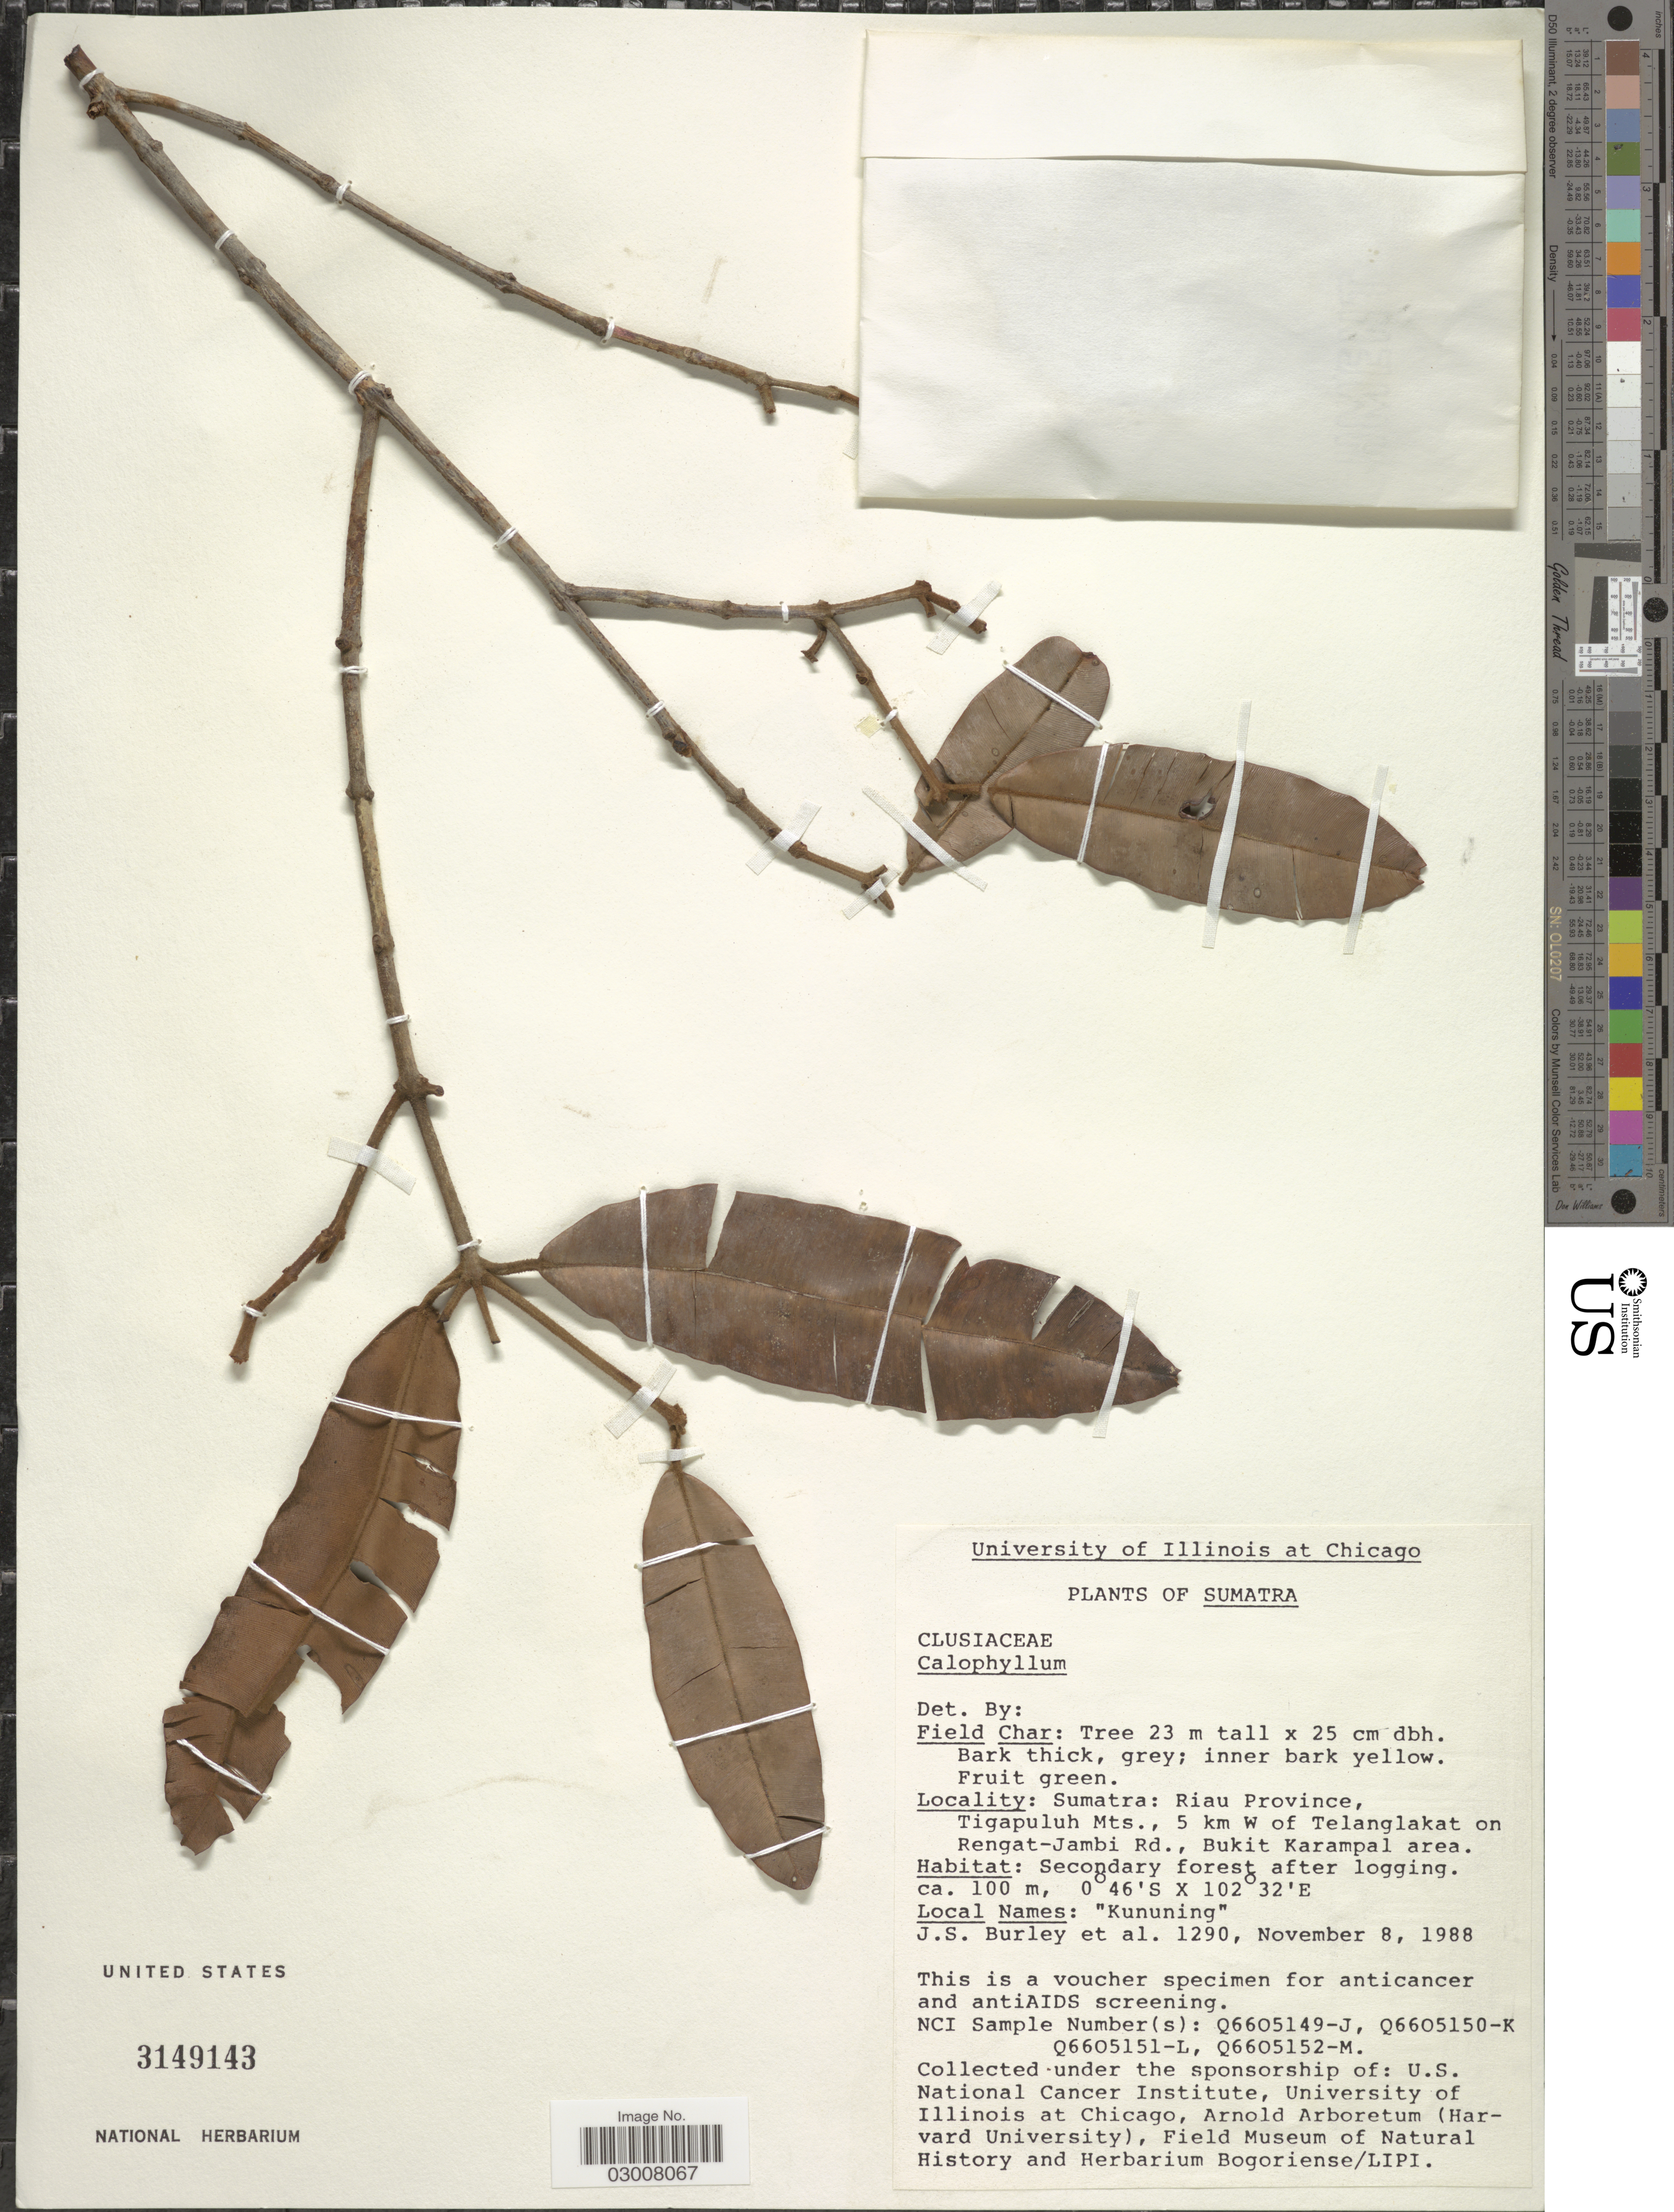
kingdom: Plantae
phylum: Tracheophyta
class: Magnoliopsida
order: Malpighiales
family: Calophyllaceae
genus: Calophyllum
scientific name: Calophyllum sp.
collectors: J. S. Burley & et al.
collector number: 1290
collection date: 1988-11-08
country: Indonesia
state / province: Sumatra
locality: Riau Province, Tigapuluh Mts., 5 km W of Telanglakat on Rengat-Jambi Rd., Bukit Karampal area.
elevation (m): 100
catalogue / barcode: US 3149143